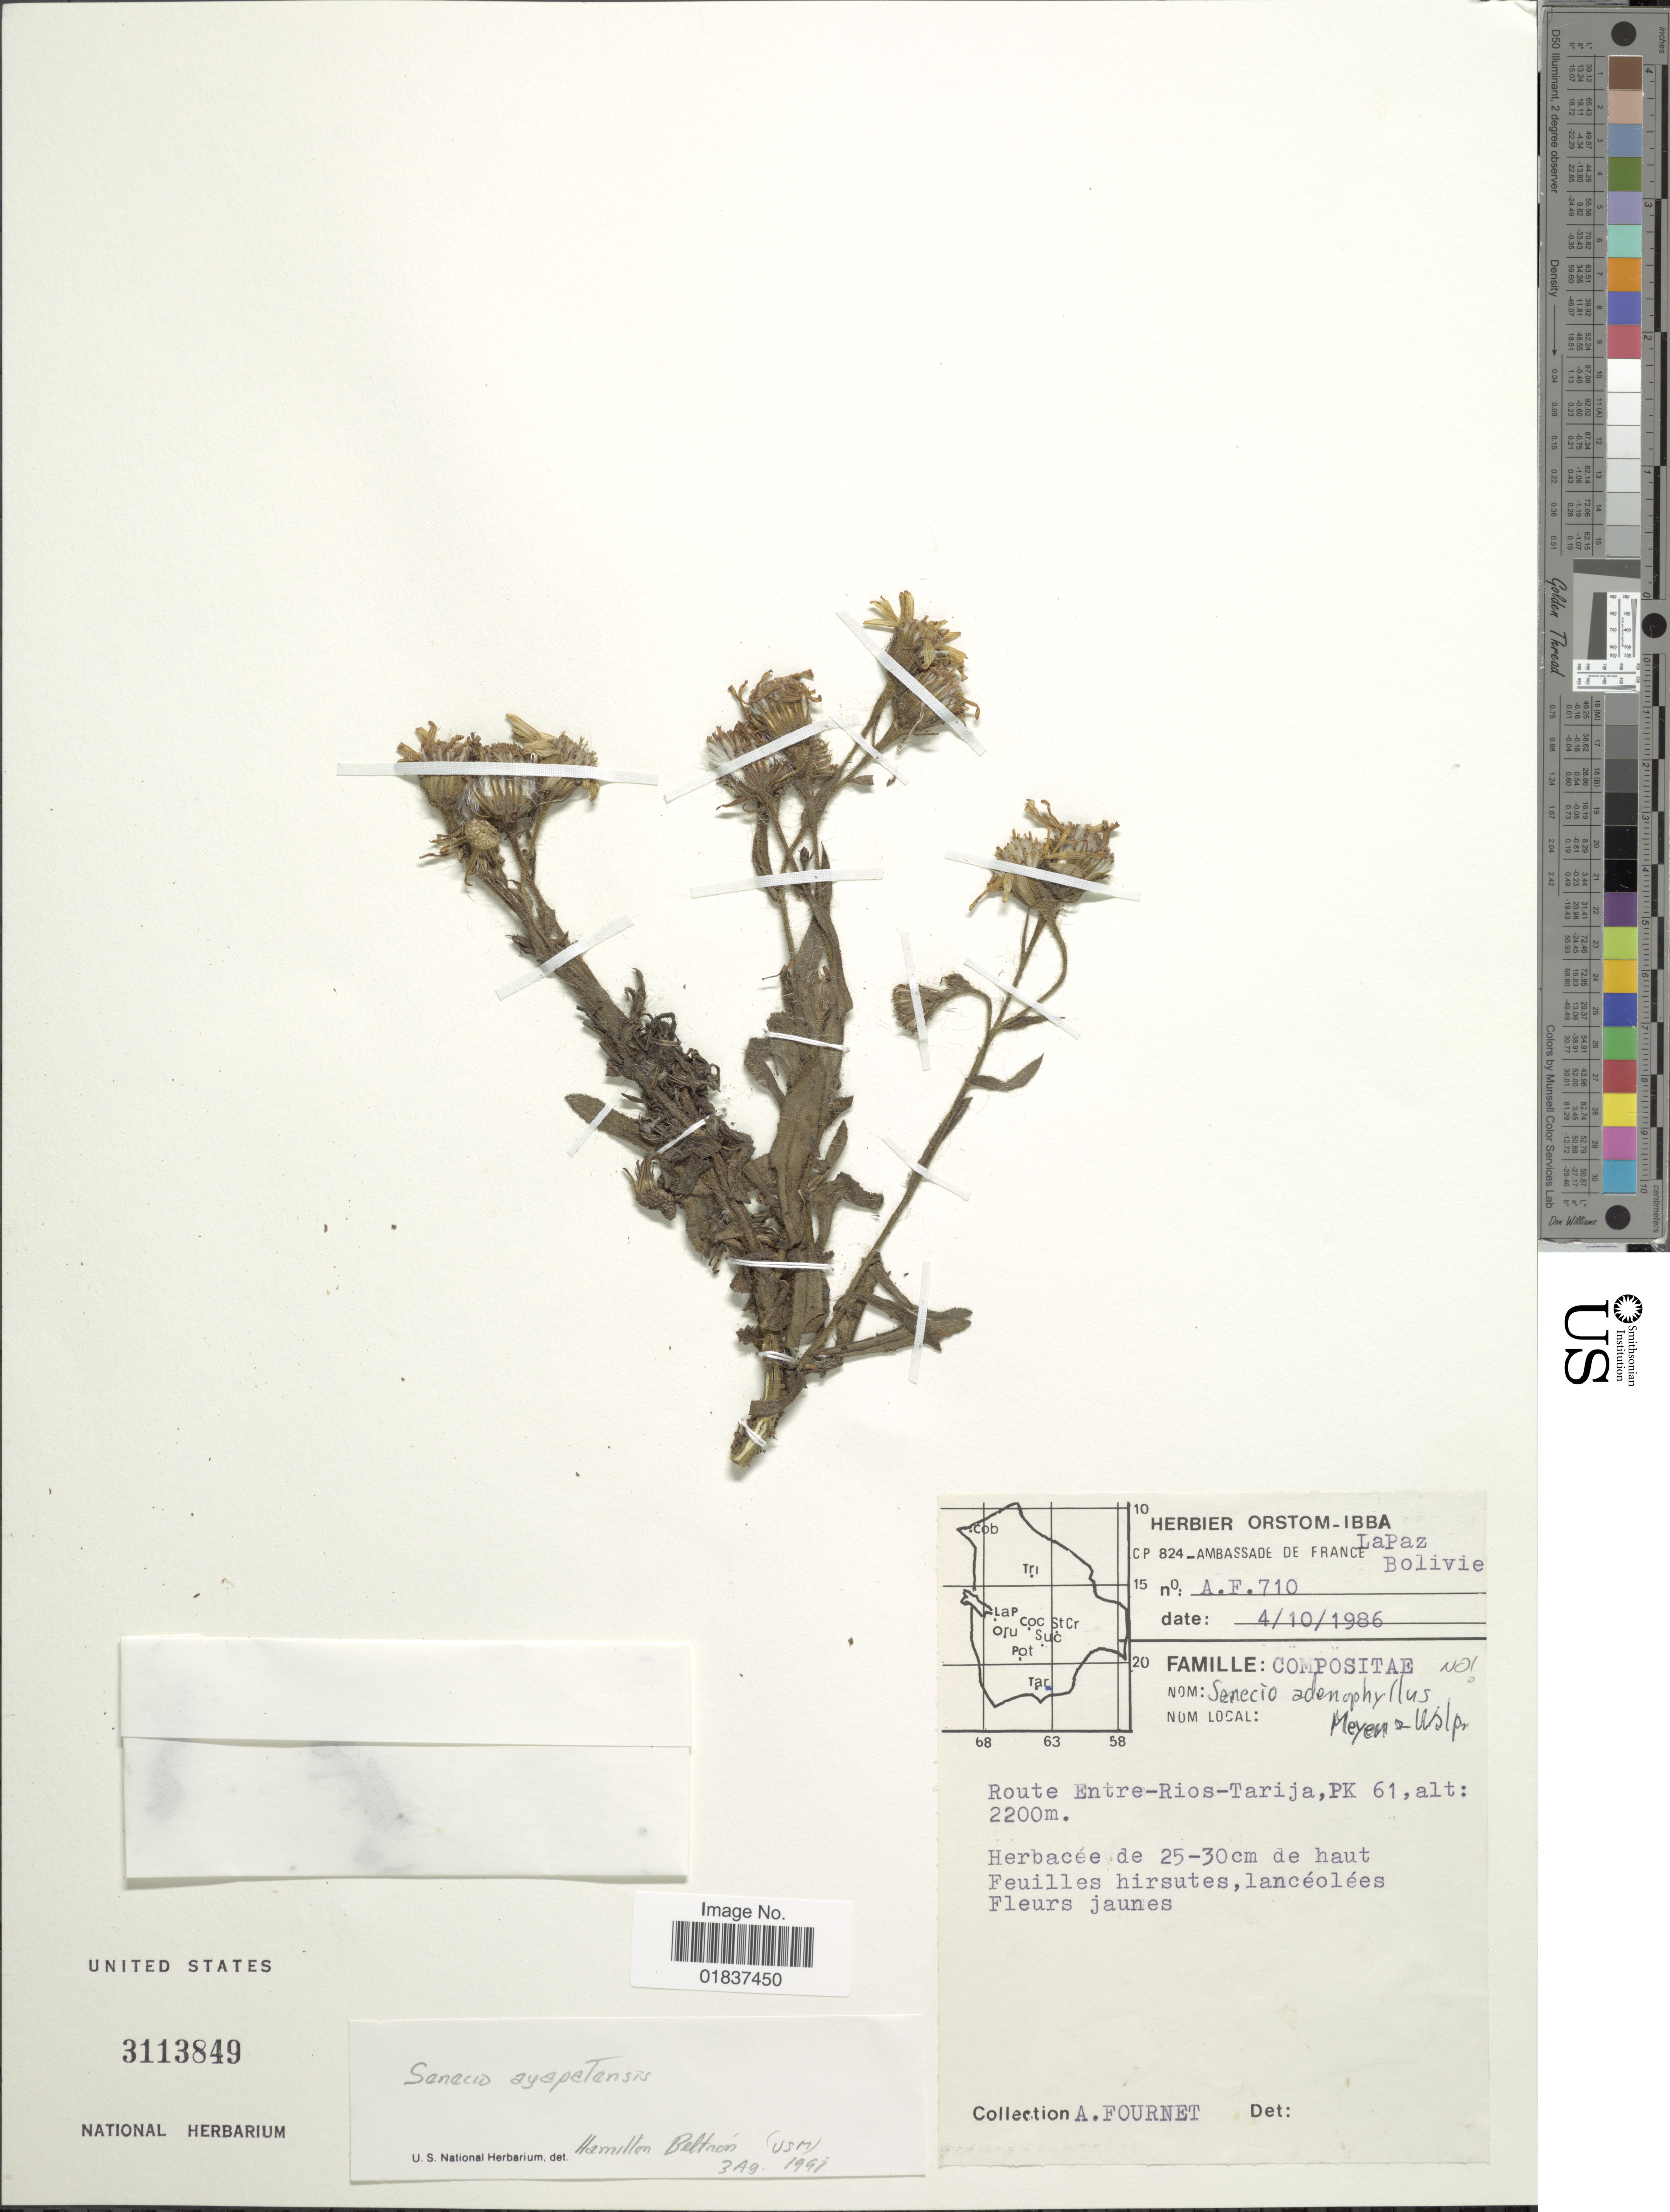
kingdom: Plantae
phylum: Tracheophyta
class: Magnoliopsida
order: Asterales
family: Asteraceae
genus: Senecio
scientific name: Senecio ayapatensis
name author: Sch. Bip.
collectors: A. Fournet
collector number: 710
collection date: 1986-10-04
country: Bolivia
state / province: La Paz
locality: Route Entre-Rios-Tarija, PK 61, La Paz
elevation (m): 2200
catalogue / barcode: US 3113849